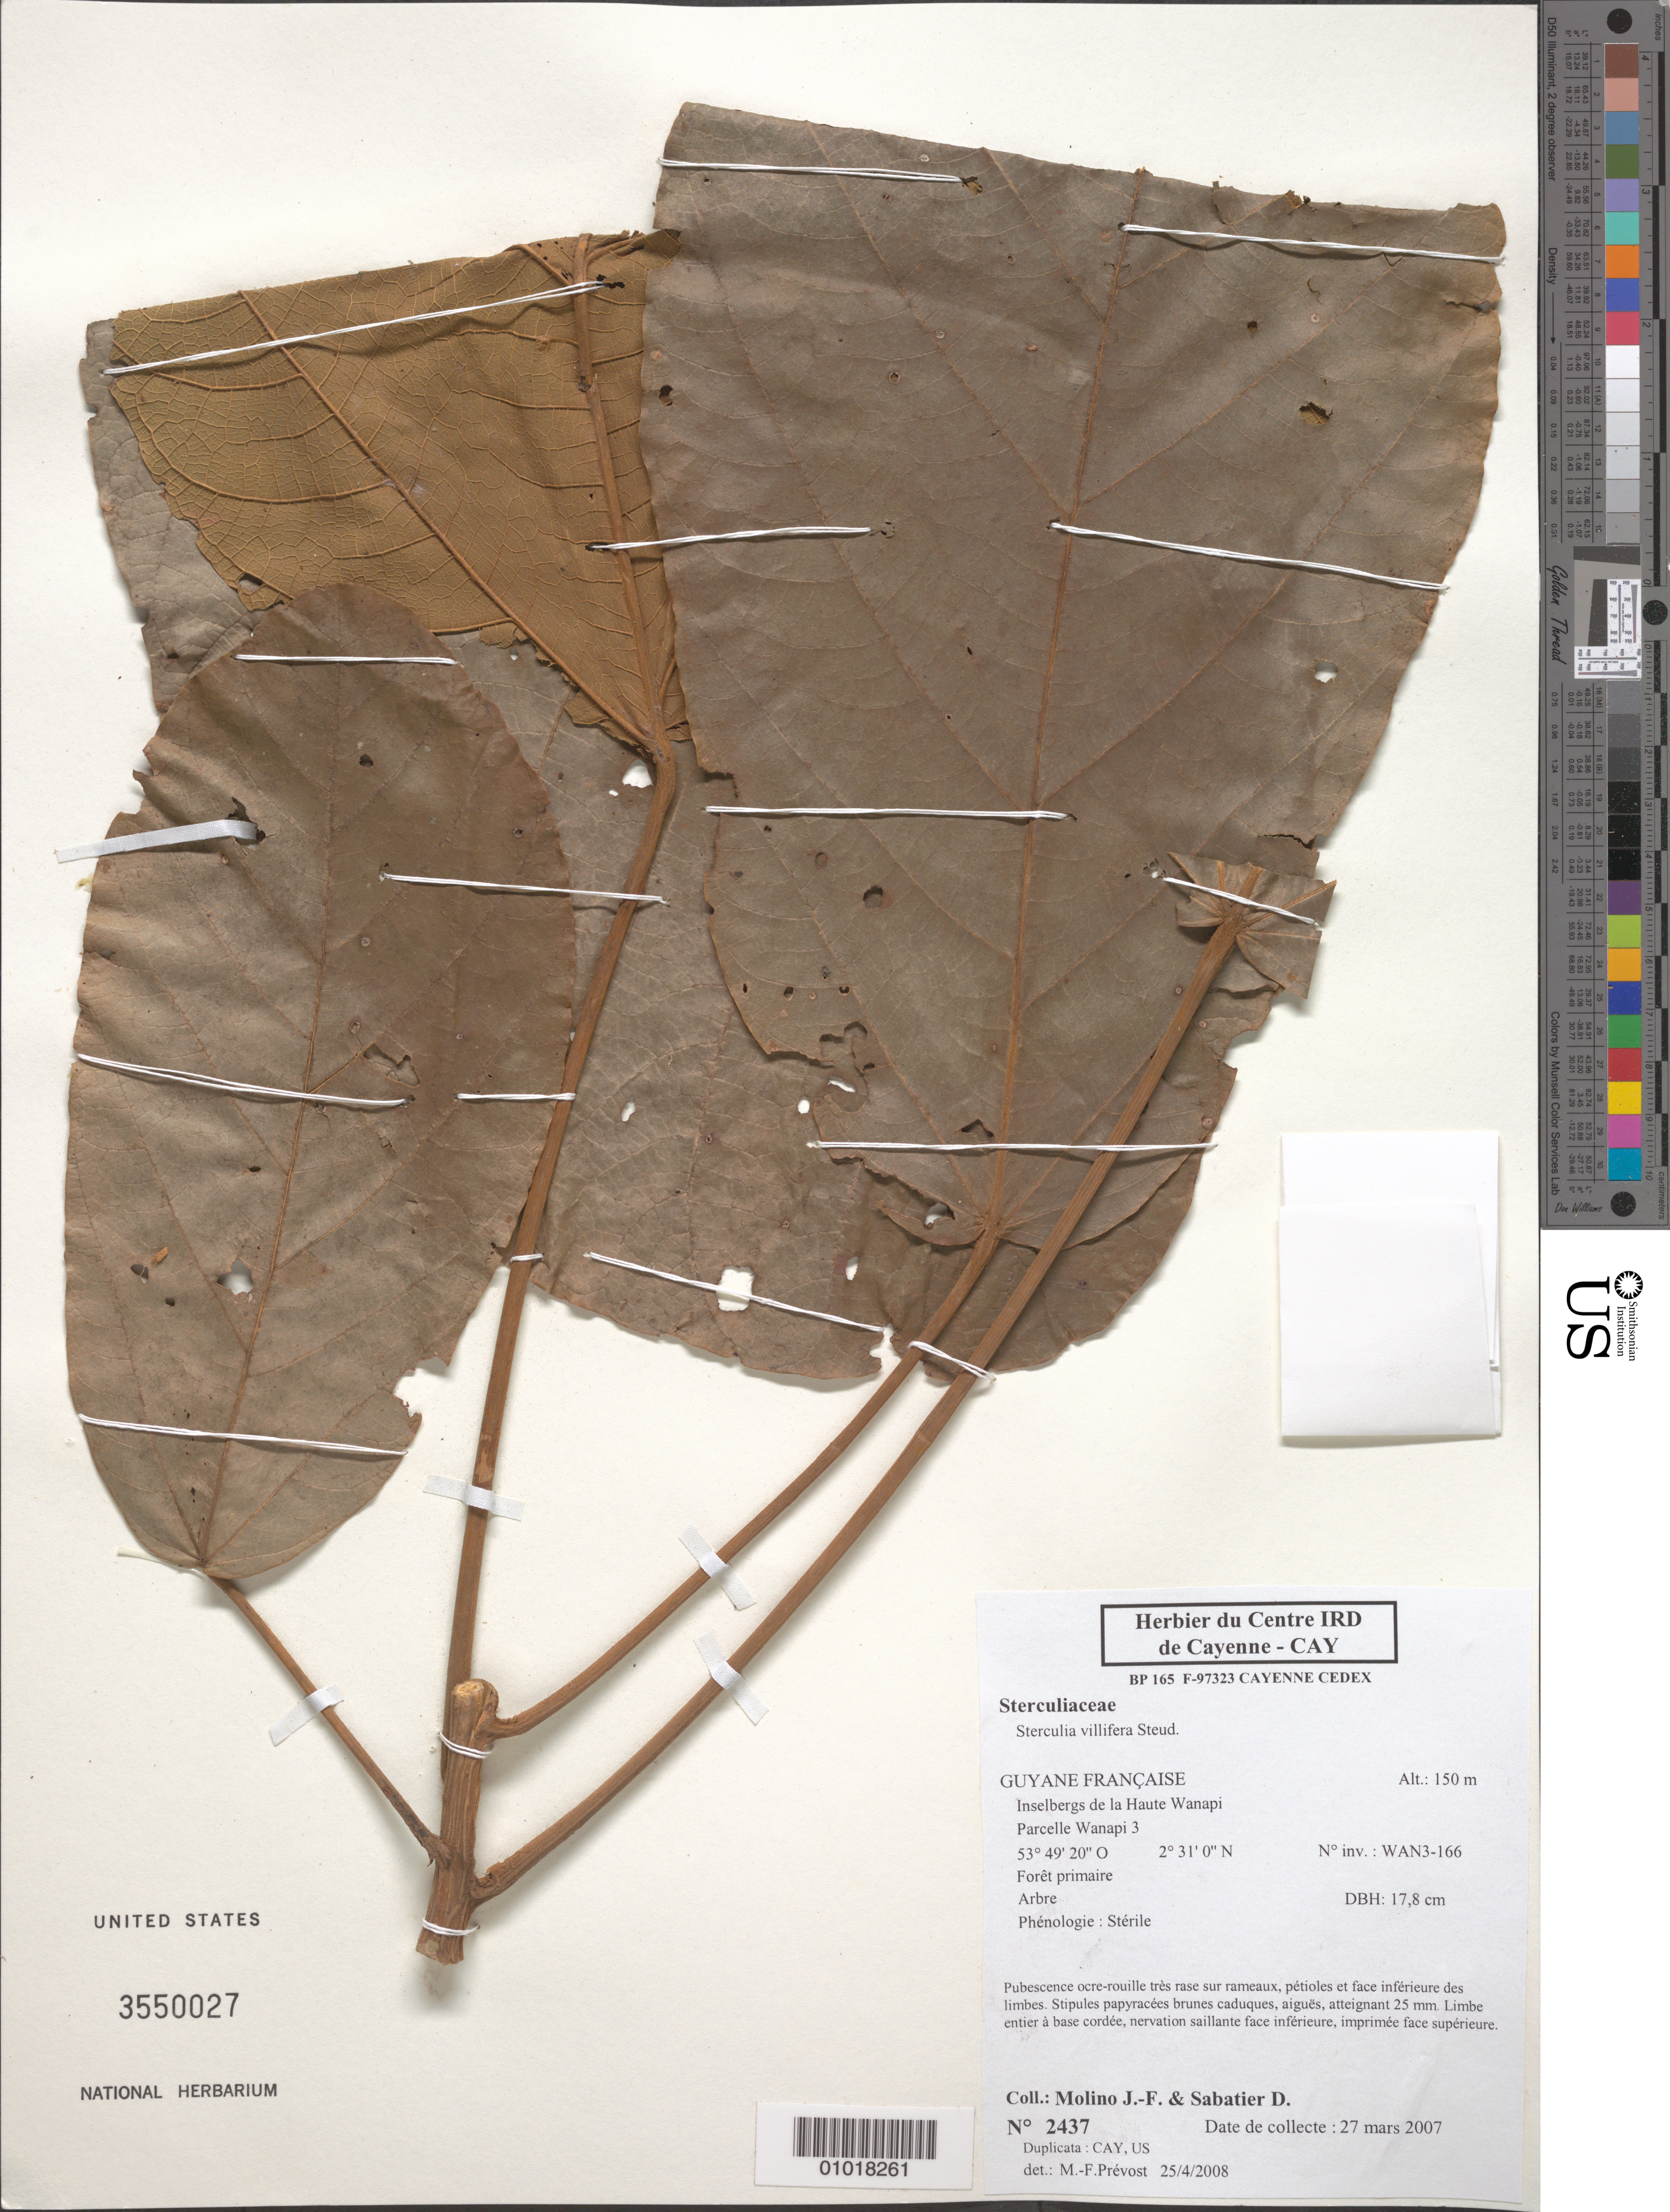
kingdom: Plantae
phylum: Tracheophyta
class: Magnoliopsida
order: Malvales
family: Malvaceae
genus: Sterculia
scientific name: Sterculia villifera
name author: Steud.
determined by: Prévost, M.-F.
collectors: J. Molino & D. Sabatier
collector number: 2437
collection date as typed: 27-Mar-07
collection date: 2007-03-27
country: French Guiana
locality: Inselbergs de la Haute Wanapi, Parcelle Wanapi 3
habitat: Foret primaire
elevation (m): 150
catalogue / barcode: US 3550027